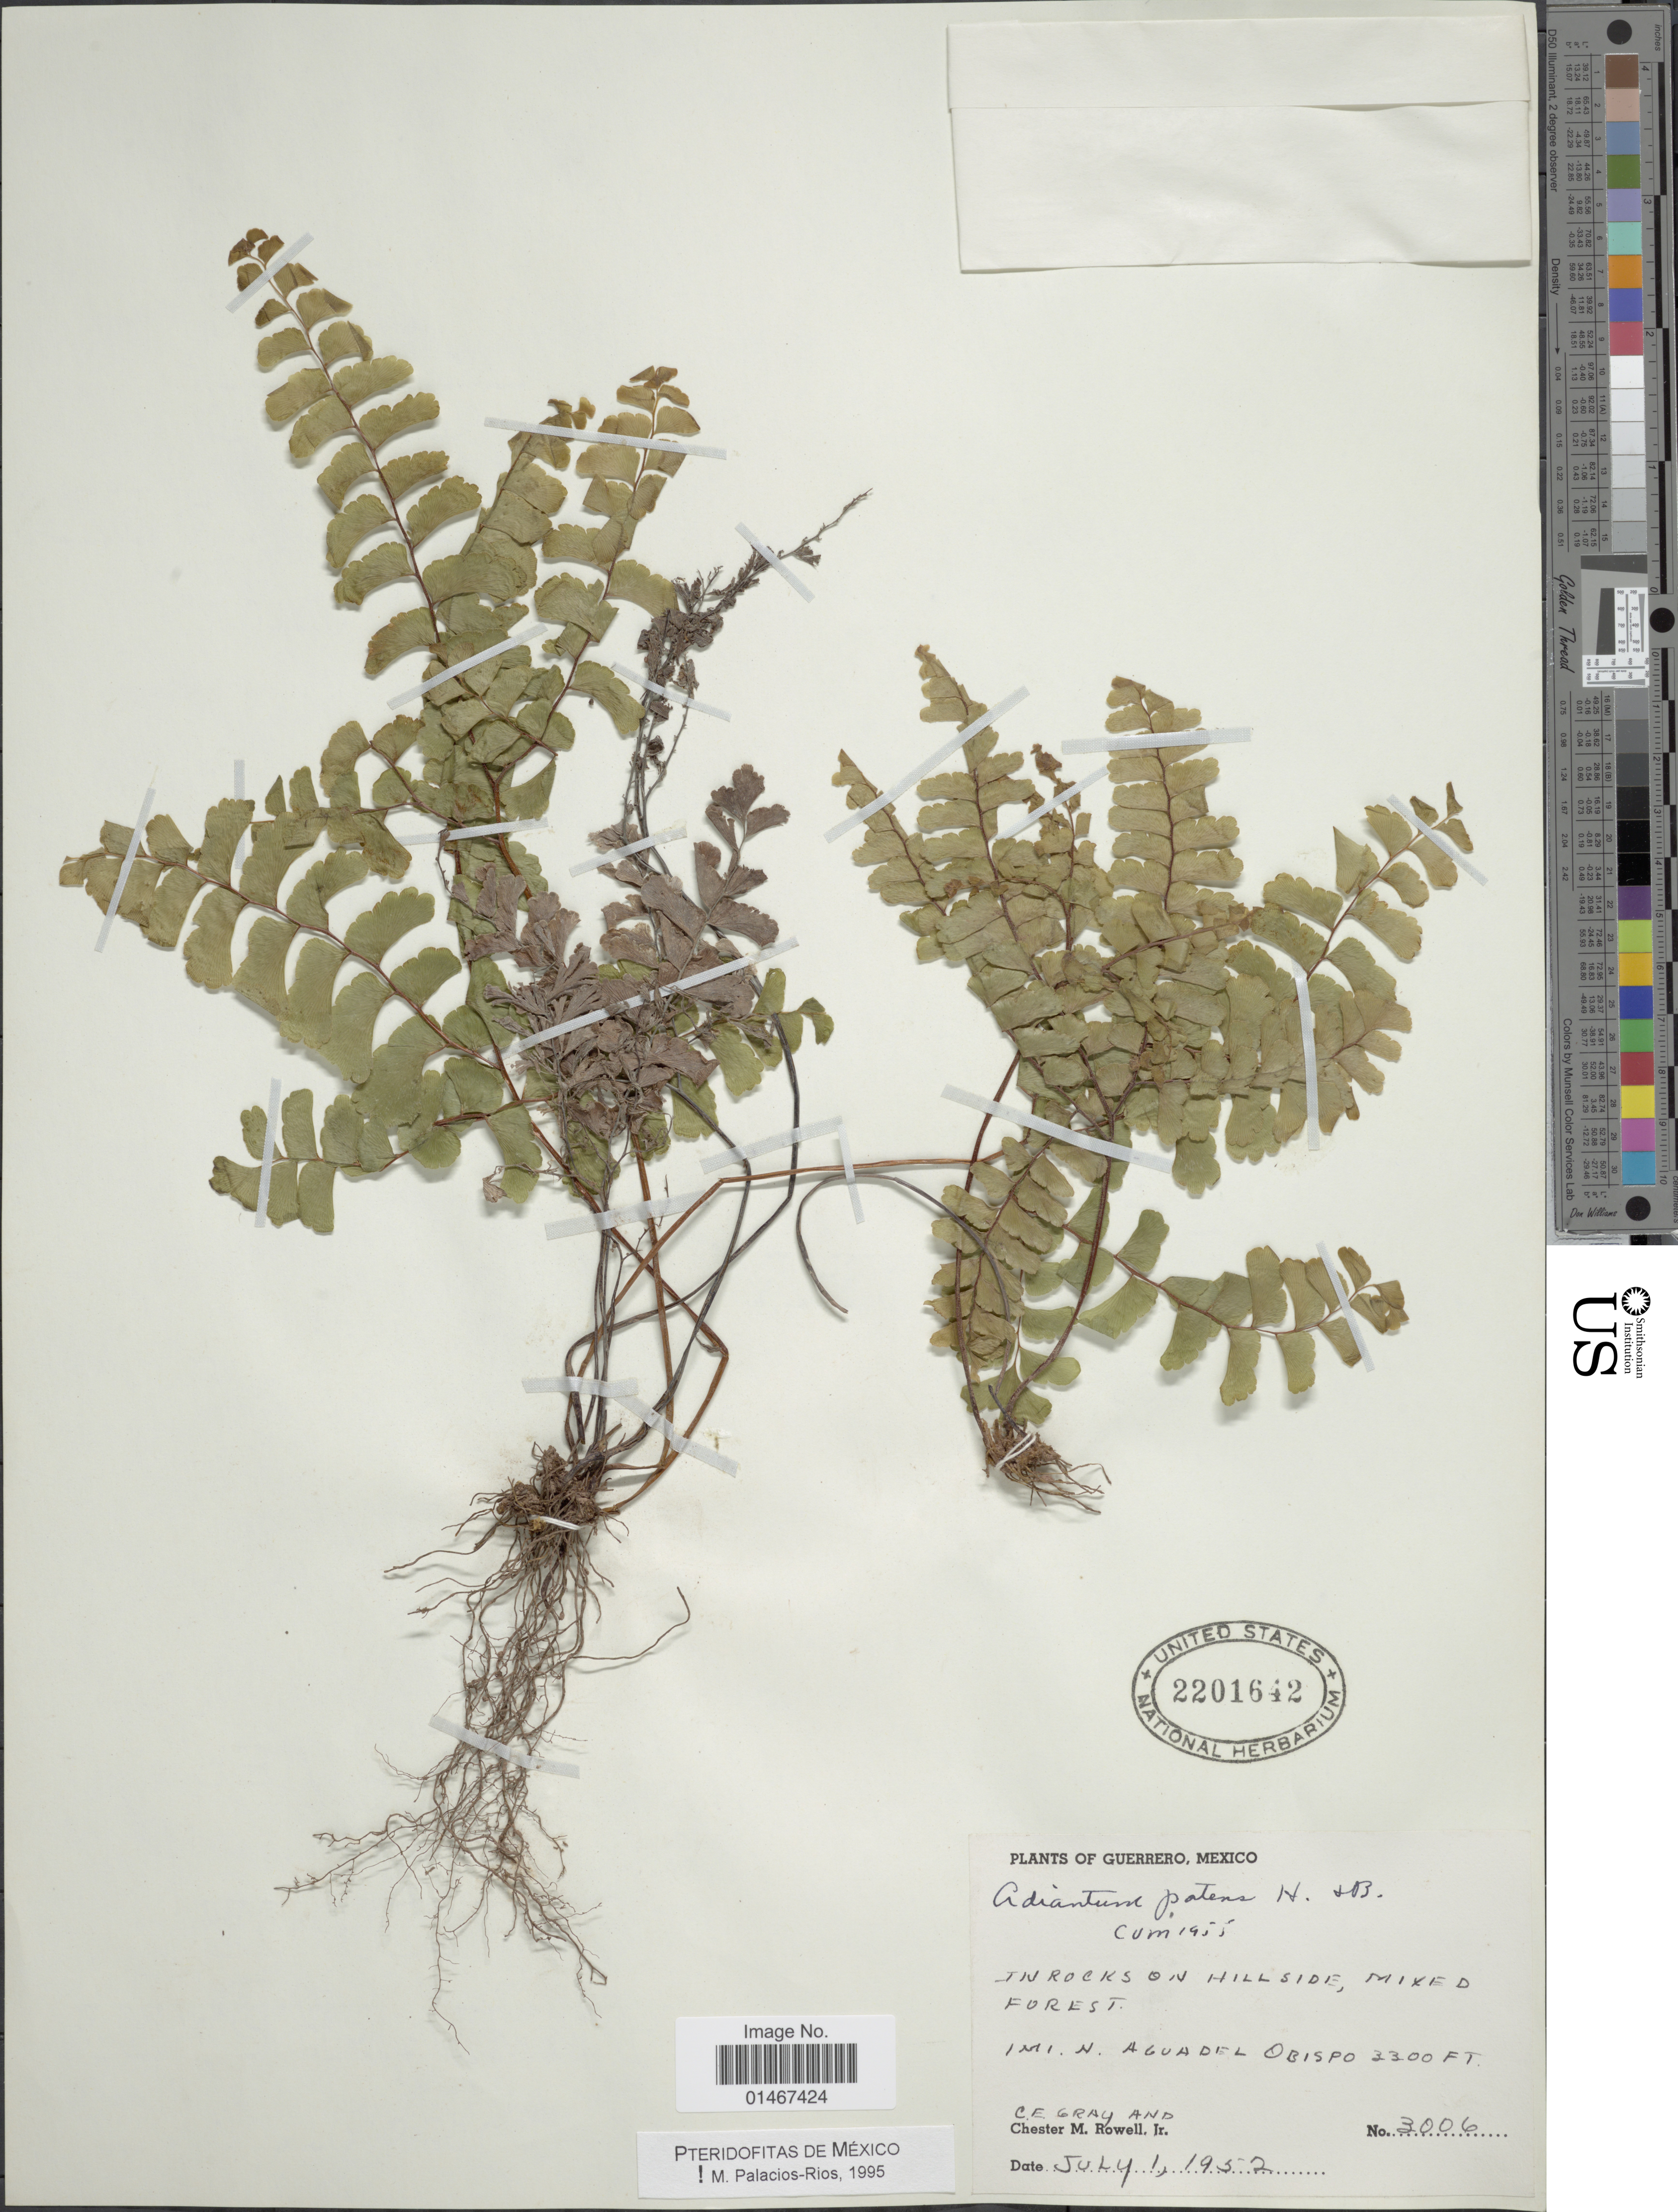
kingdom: Plantae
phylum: Tracheophyta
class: Polypodiopsida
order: Polypodiales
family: Pteridaceae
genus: Adiantum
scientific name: Adiantum patens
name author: Willd.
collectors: C. Gray & C. M. Rowell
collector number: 3006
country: Mexico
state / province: Guerrero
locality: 1 mi. N. Agua del Obispo.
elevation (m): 1006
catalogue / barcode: US 2201642